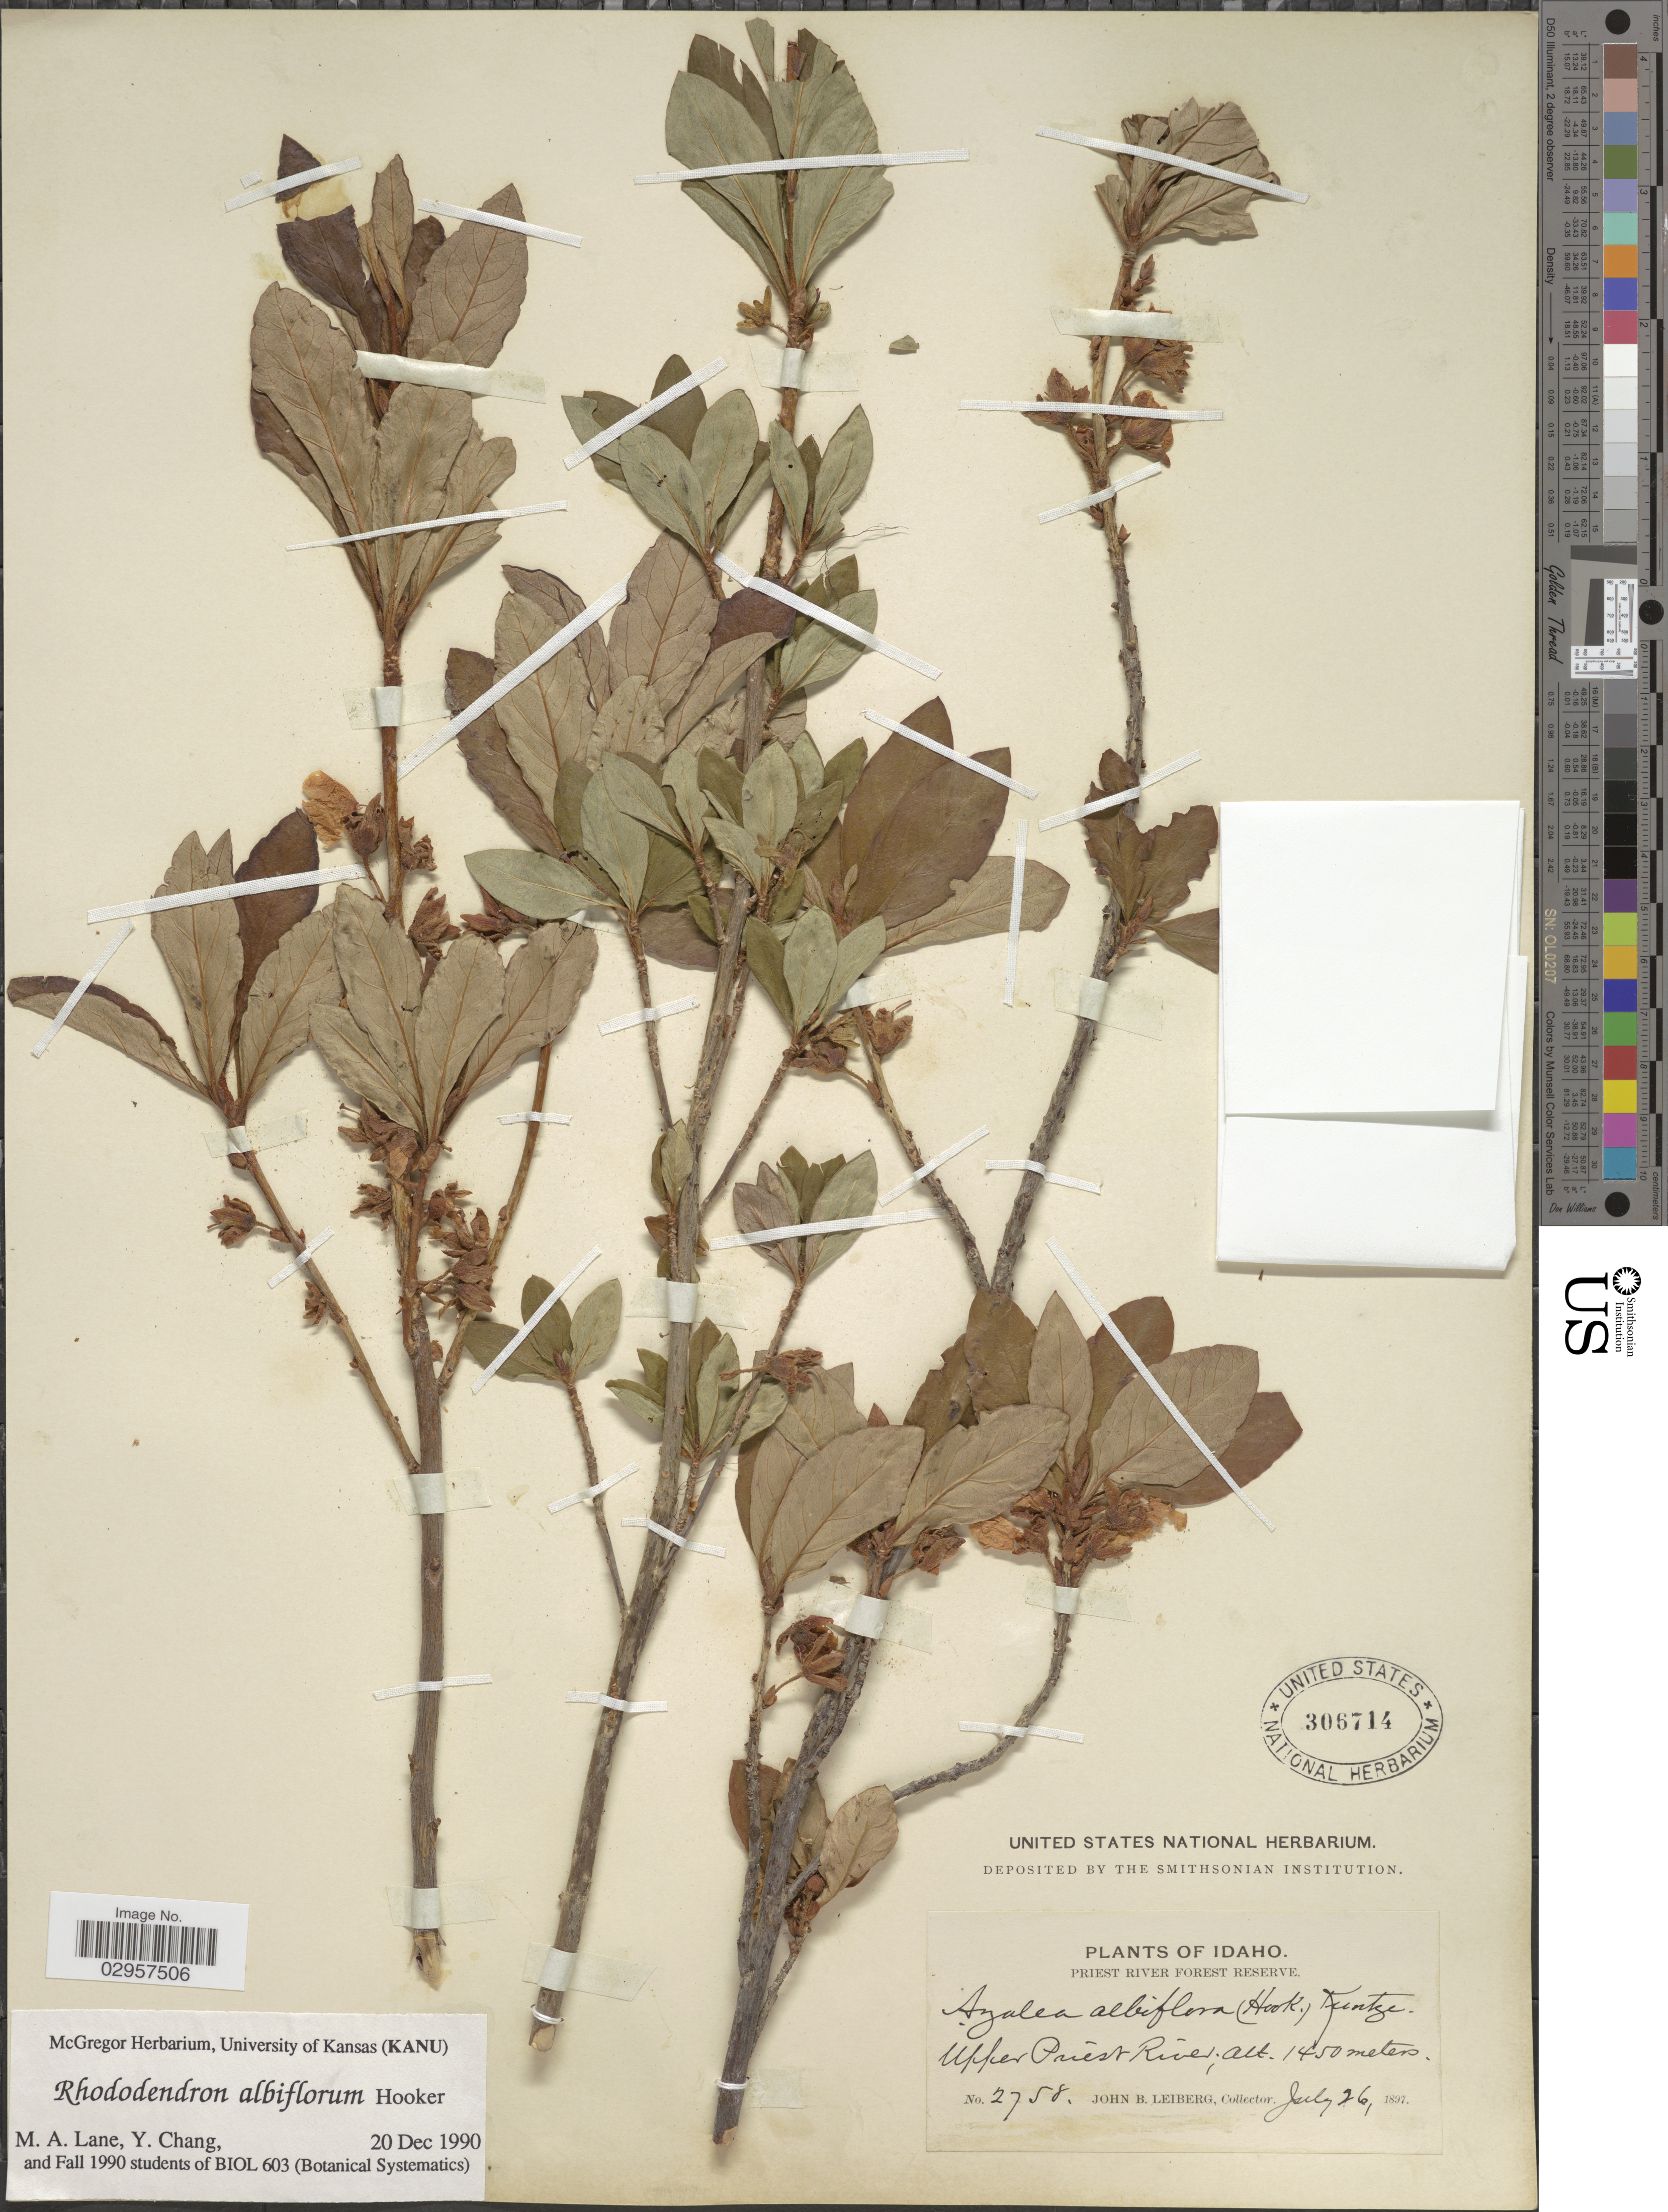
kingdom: Plantae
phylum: Tracheophyta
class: Magnoliopsida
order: Ericales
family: Ericaceae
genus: Rhododendron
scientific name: Rhododendron albiflorum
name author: Hook.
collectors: J. B. Leiberg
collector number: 2758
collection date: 1897-07-26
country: United States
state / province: Idaho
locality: Priest River Forest Reserve. Upper Priest River.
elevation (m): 1450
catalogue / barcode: US 306714